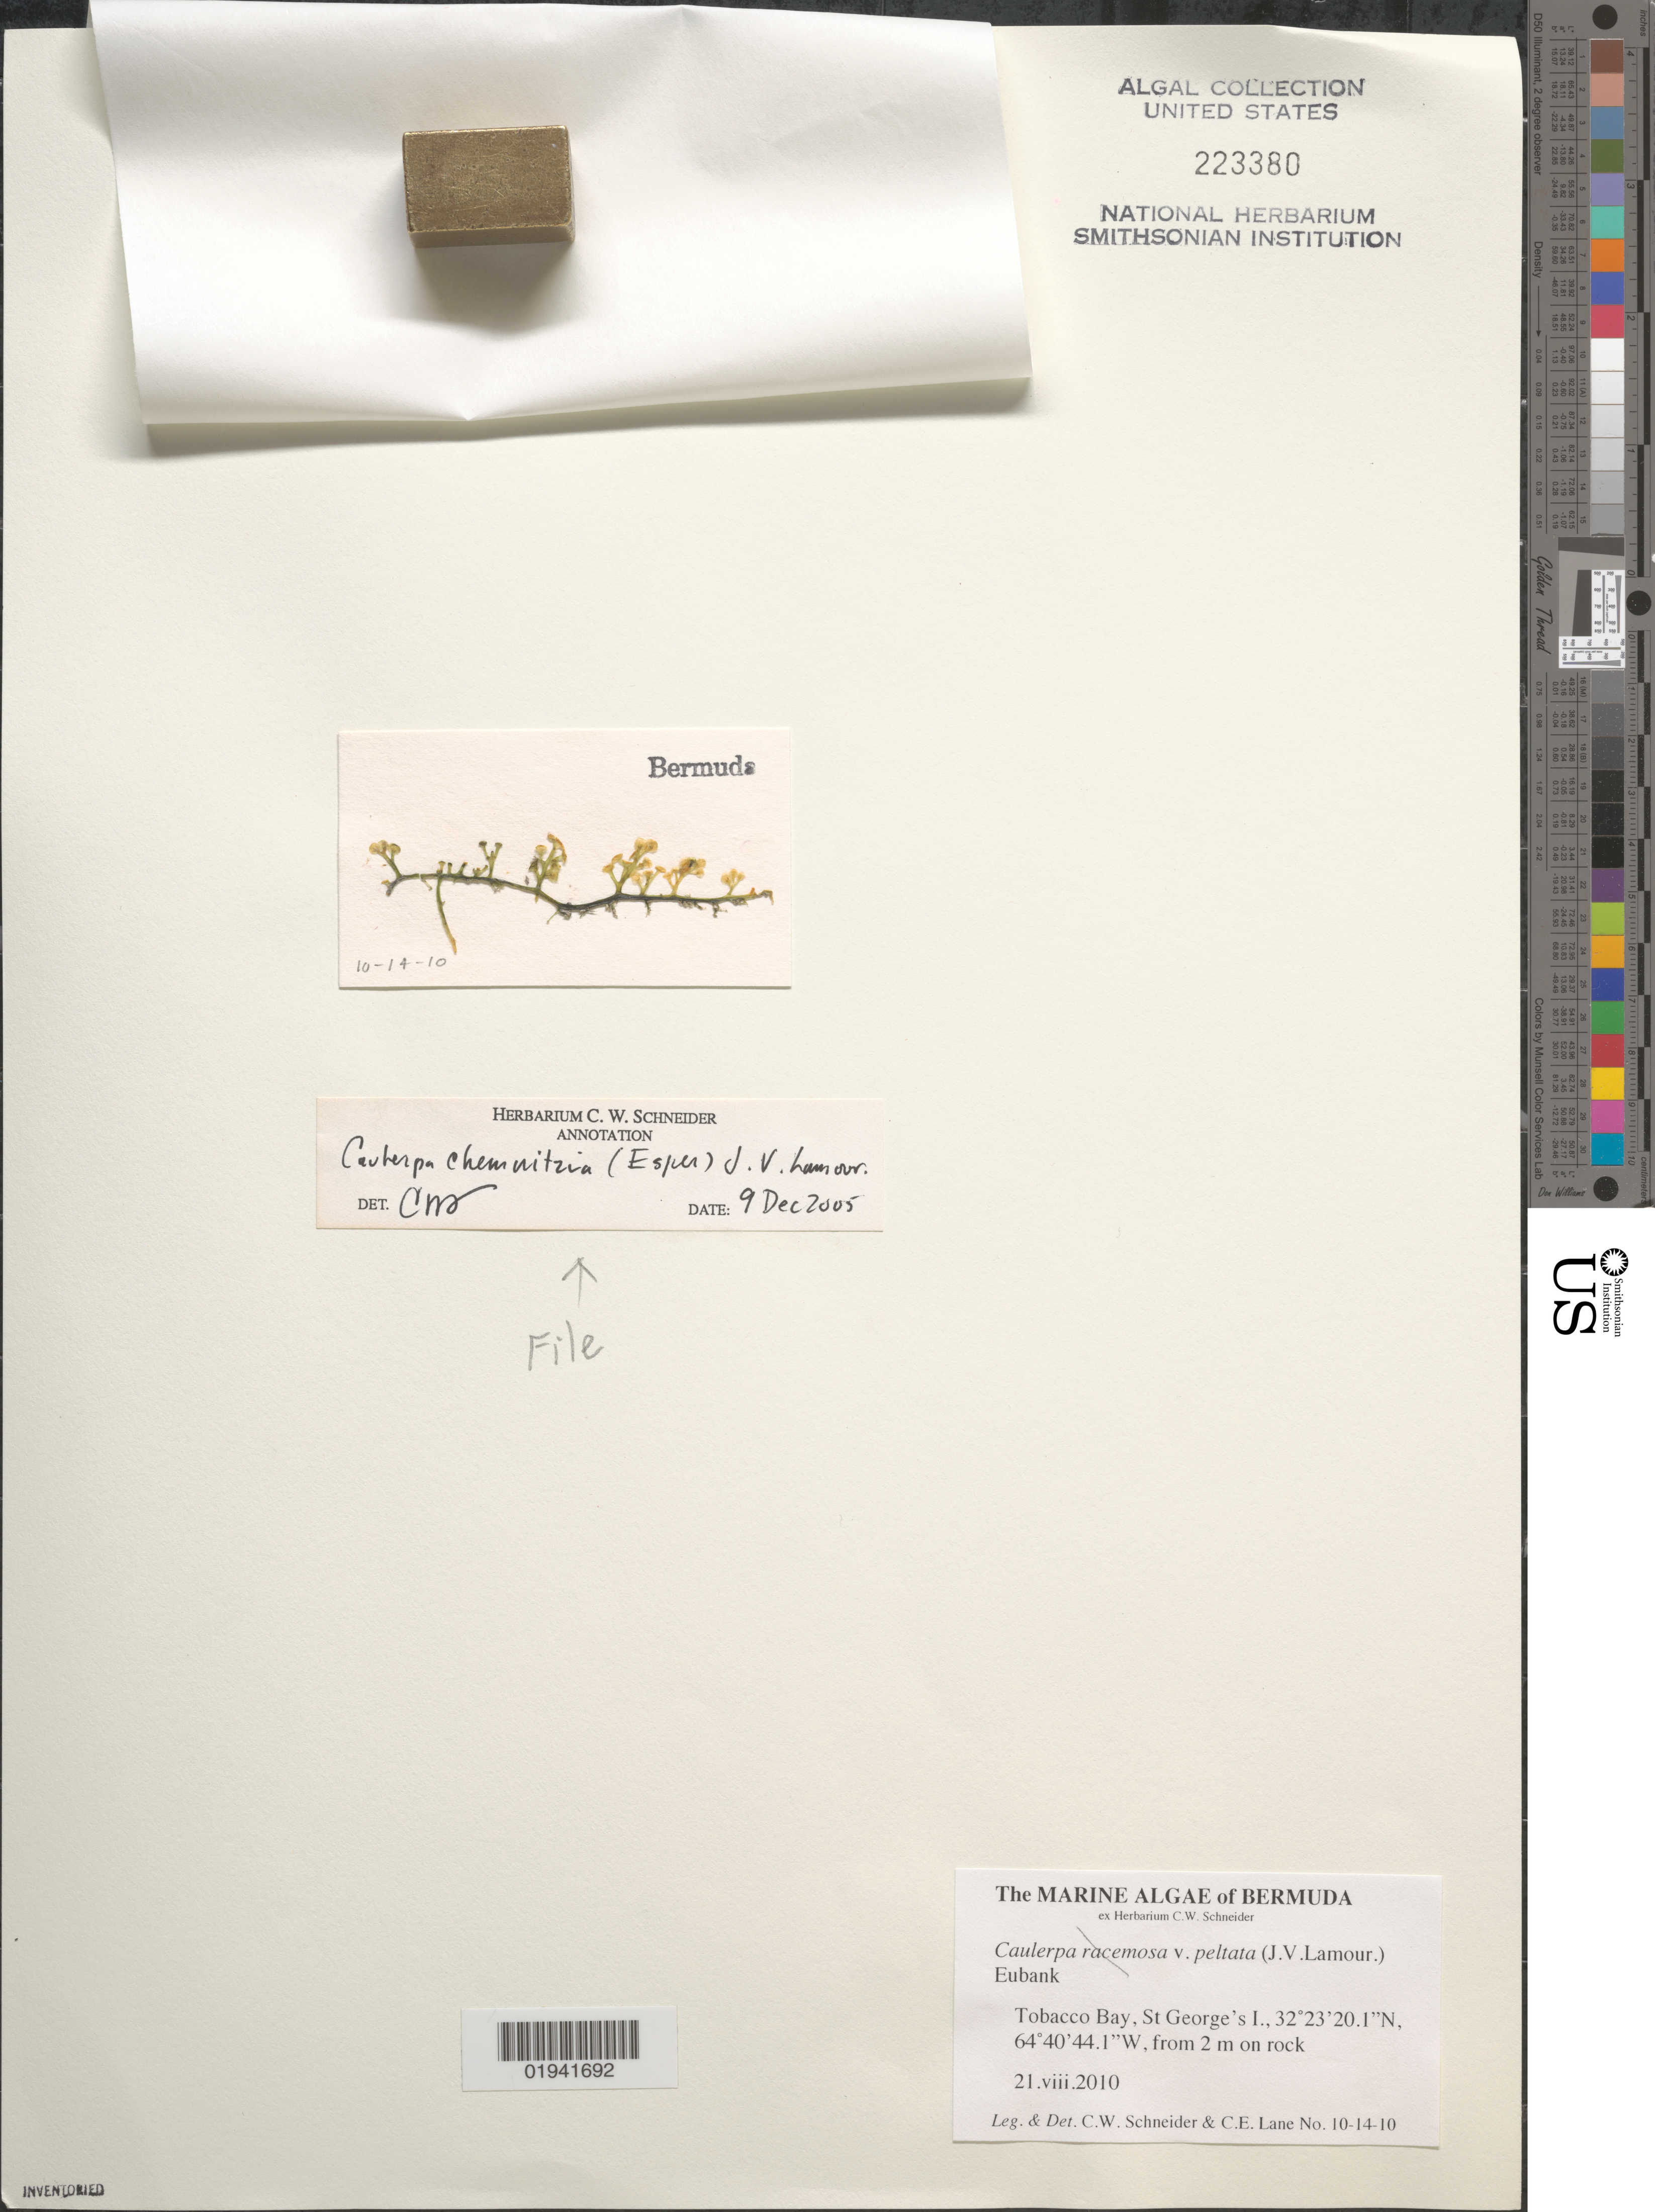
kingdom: Plantae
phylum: Chlorophyta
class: Ulvophyceae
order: Bryopsidales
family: Caulerpaceae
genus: Caulerpa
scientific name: Caulerpa chemnitzia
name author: (Esper) J.V.Lamouroux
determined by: Schneider, C. W.; Lane, C. E.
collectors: C. W. Schneider & C. E. Lane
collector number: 10-14-10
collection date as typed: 21 Aug 2010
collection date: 2010-08-21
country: Bermuda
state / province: Saint George's (parish)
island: St. George's Island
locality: Tobacco Bay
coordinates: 32 23'20.1"N, 64 40'44.1"W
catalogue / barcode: US 223380